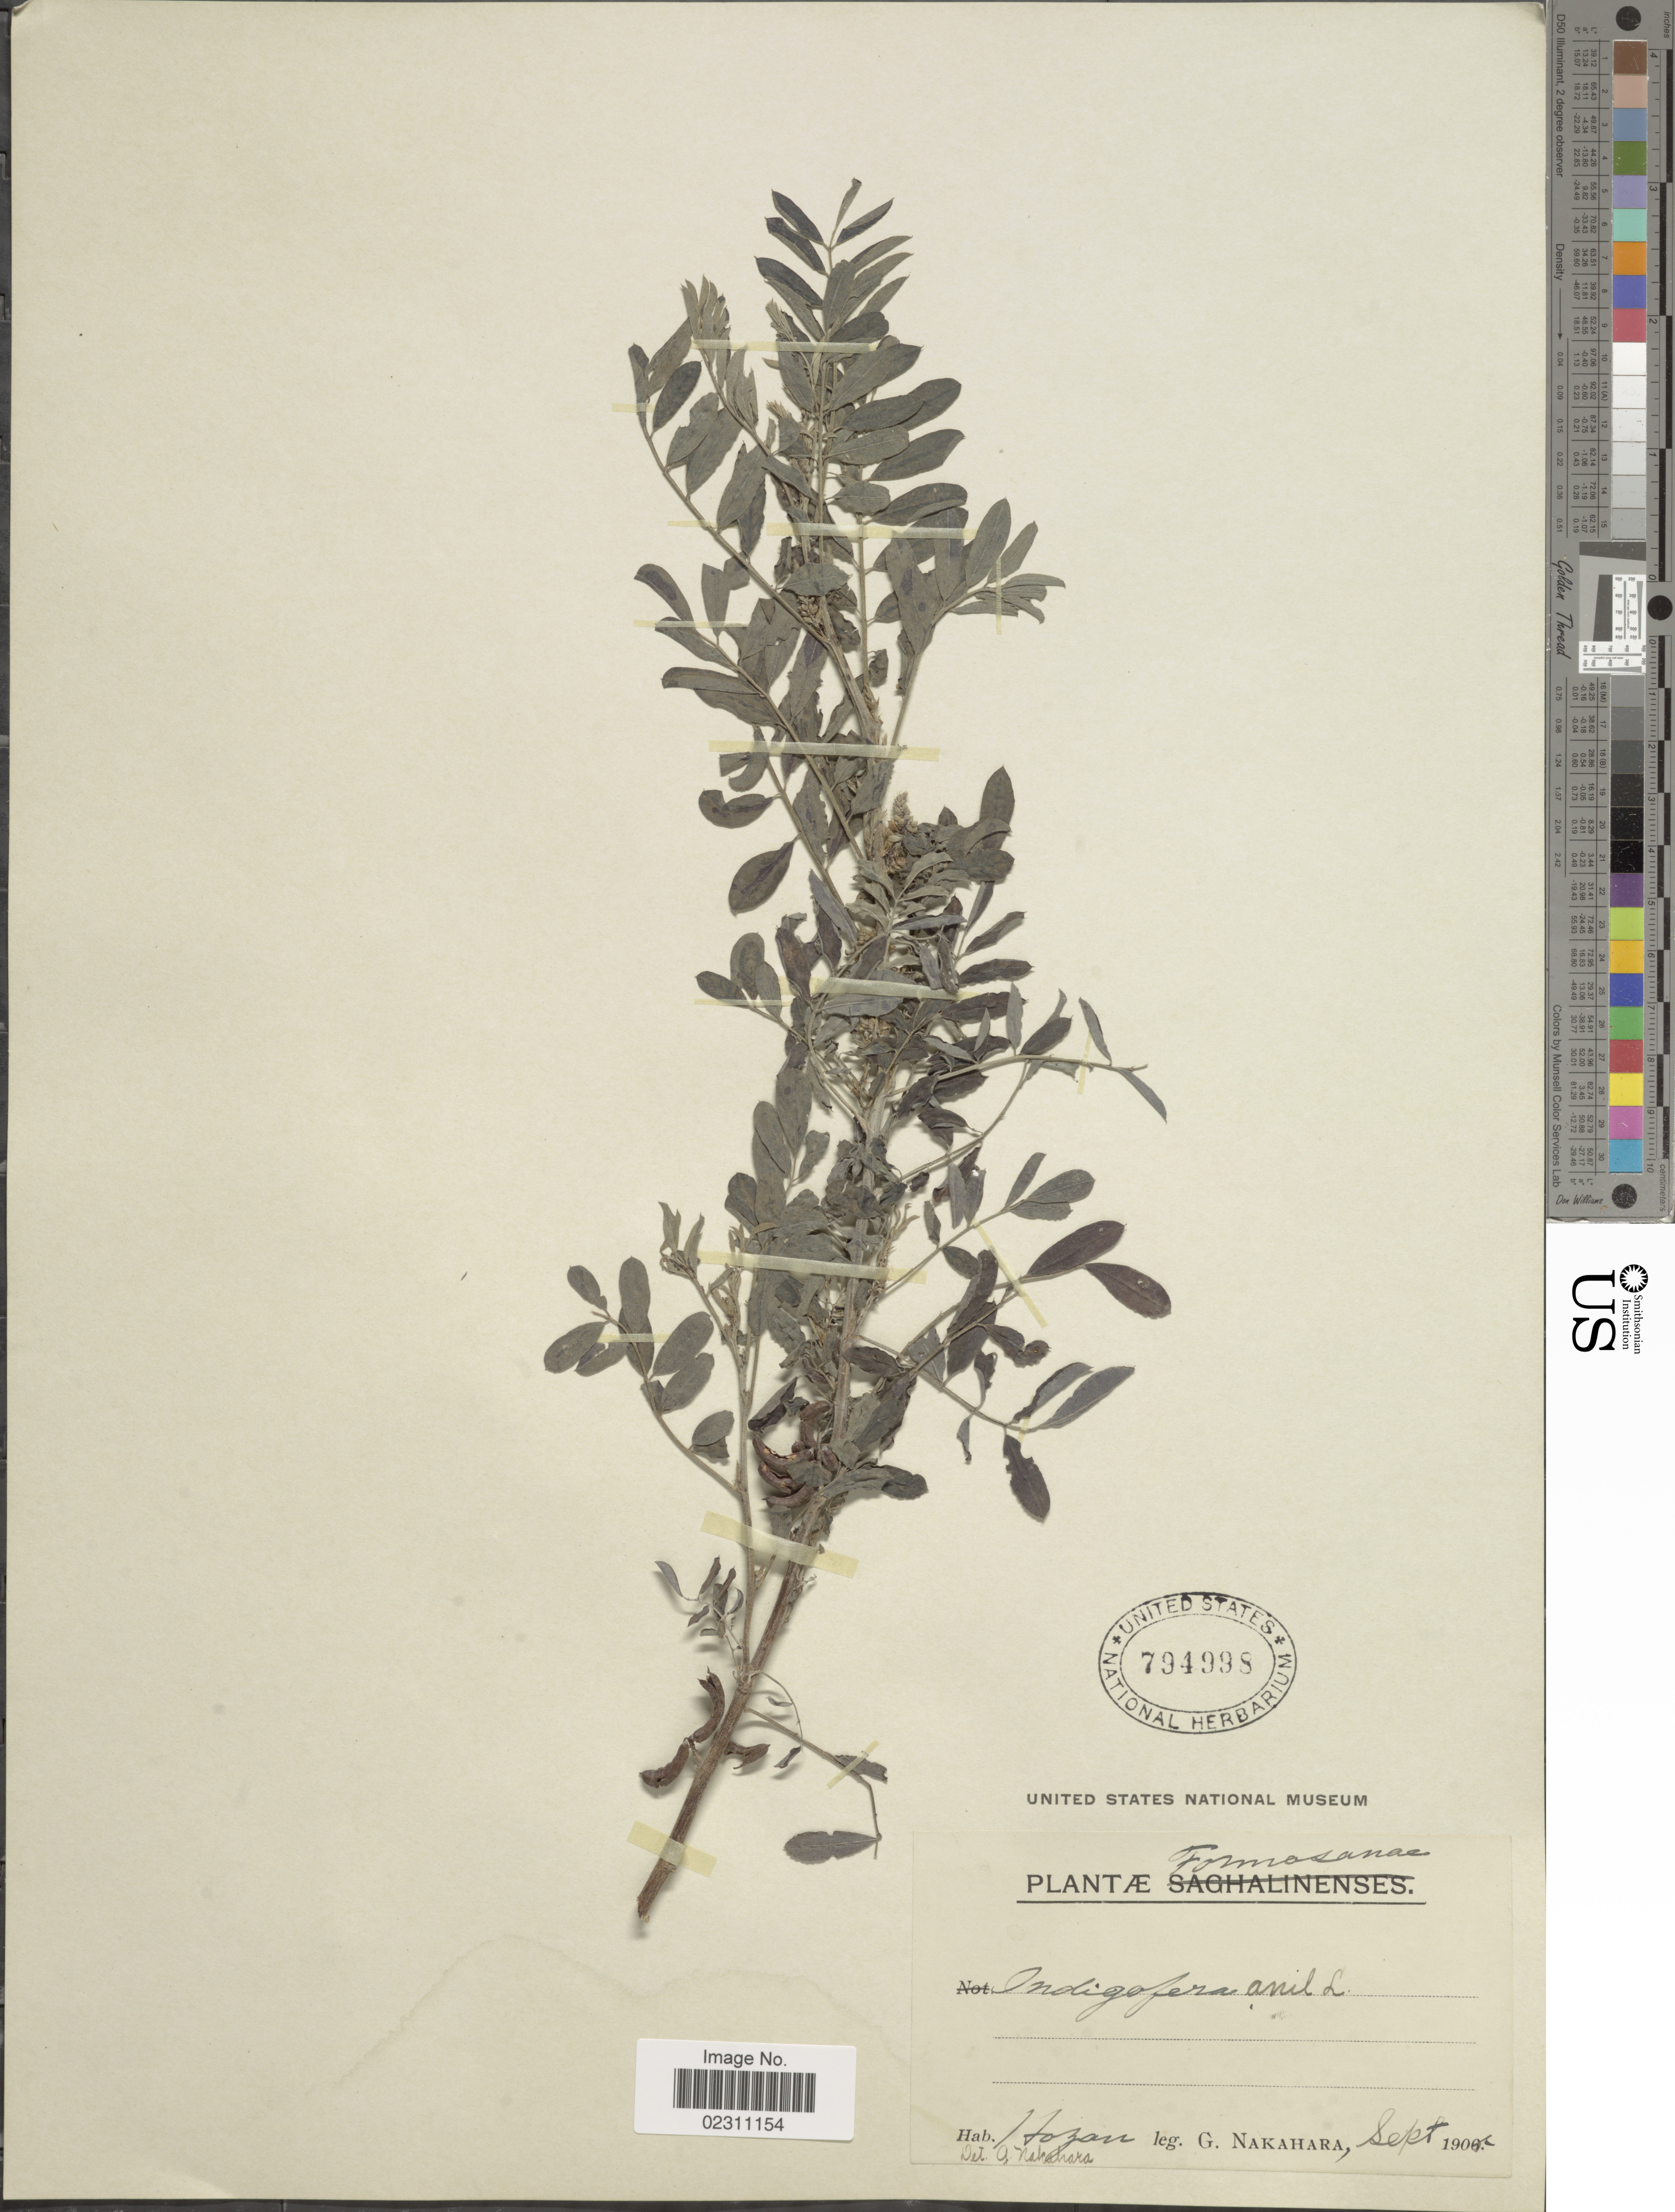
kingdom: Plantae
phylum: Tracheophyta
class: Magnoliopsida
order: Fabales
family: Fabaceae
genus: Indigofera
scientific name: Indigofera suffruticosa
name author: Mill.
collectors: G. Nakahara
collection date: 1904-09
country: Taiwan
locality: Hozan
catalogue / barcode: US 794998